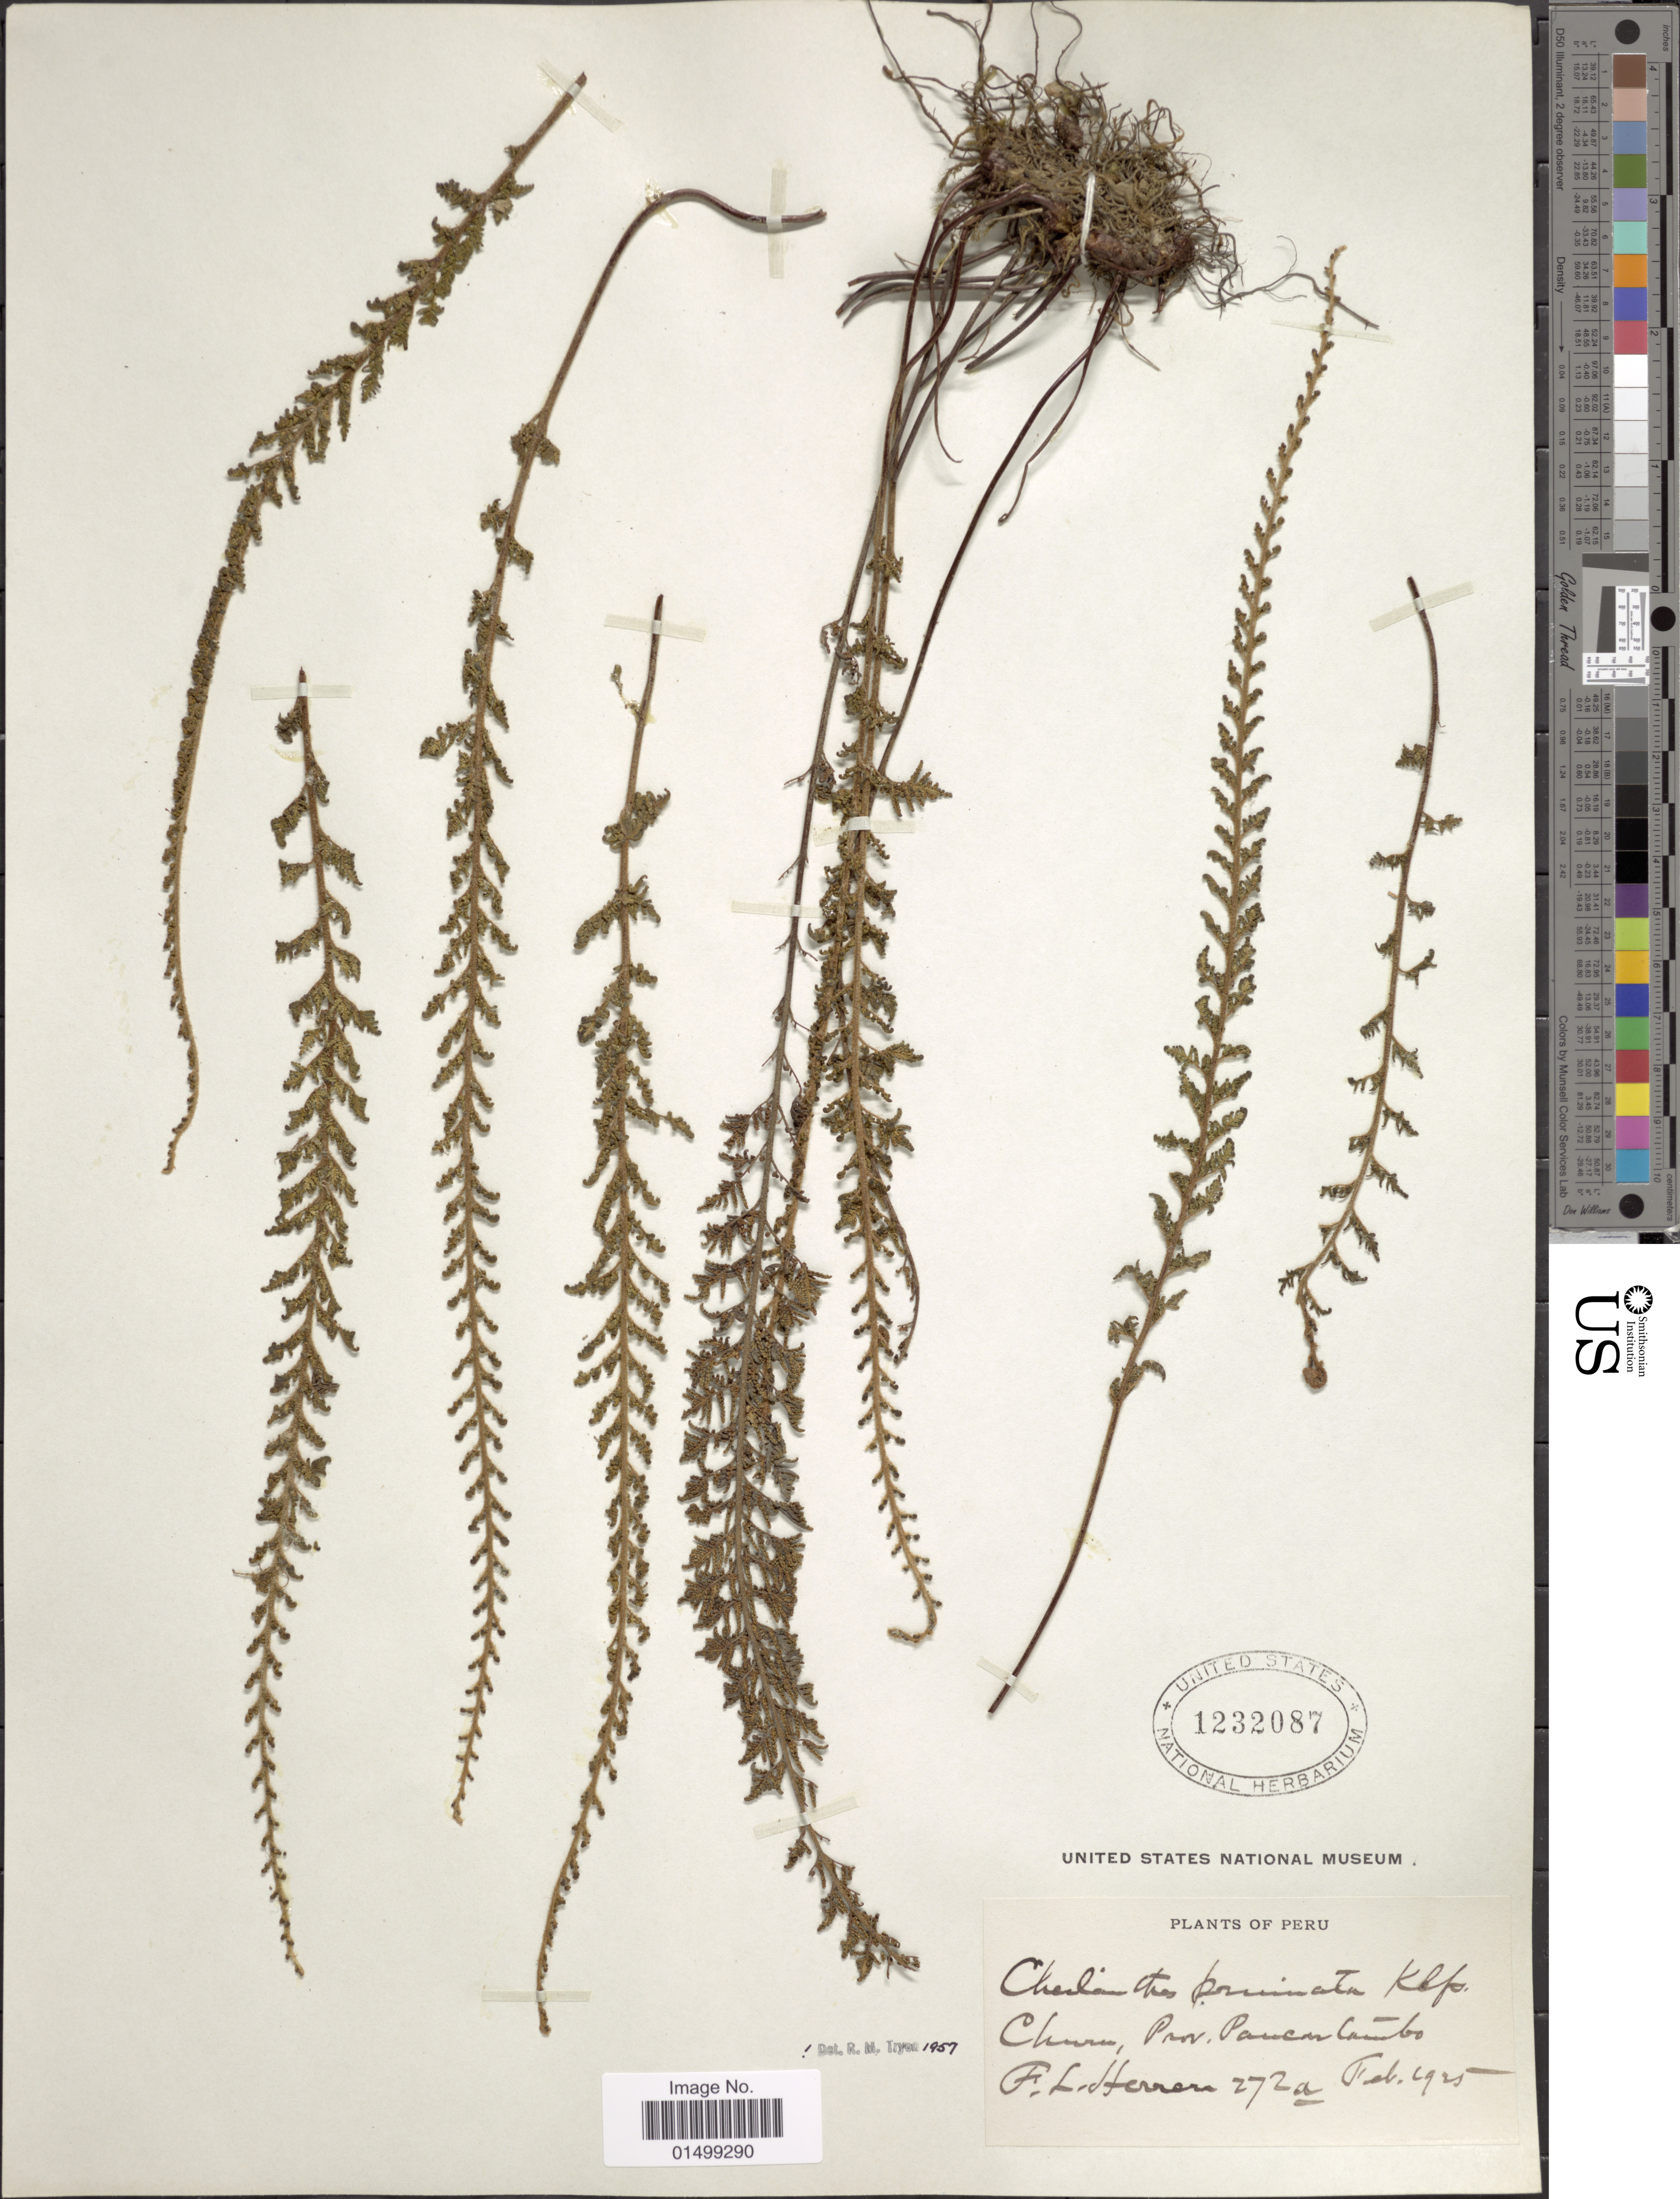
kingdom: Plantae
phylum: Tracheophyta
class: Polypodiopsida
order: Polypodiales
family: Pteridaceae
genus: Cheilanthes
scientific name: Cheilanthes pruinata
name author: Kaulf.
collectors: F. L. Herrera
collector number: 272a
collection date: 1925-02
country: Peru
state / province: Cusco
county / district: Paucartambo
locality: Churu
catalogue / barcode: US 1232087